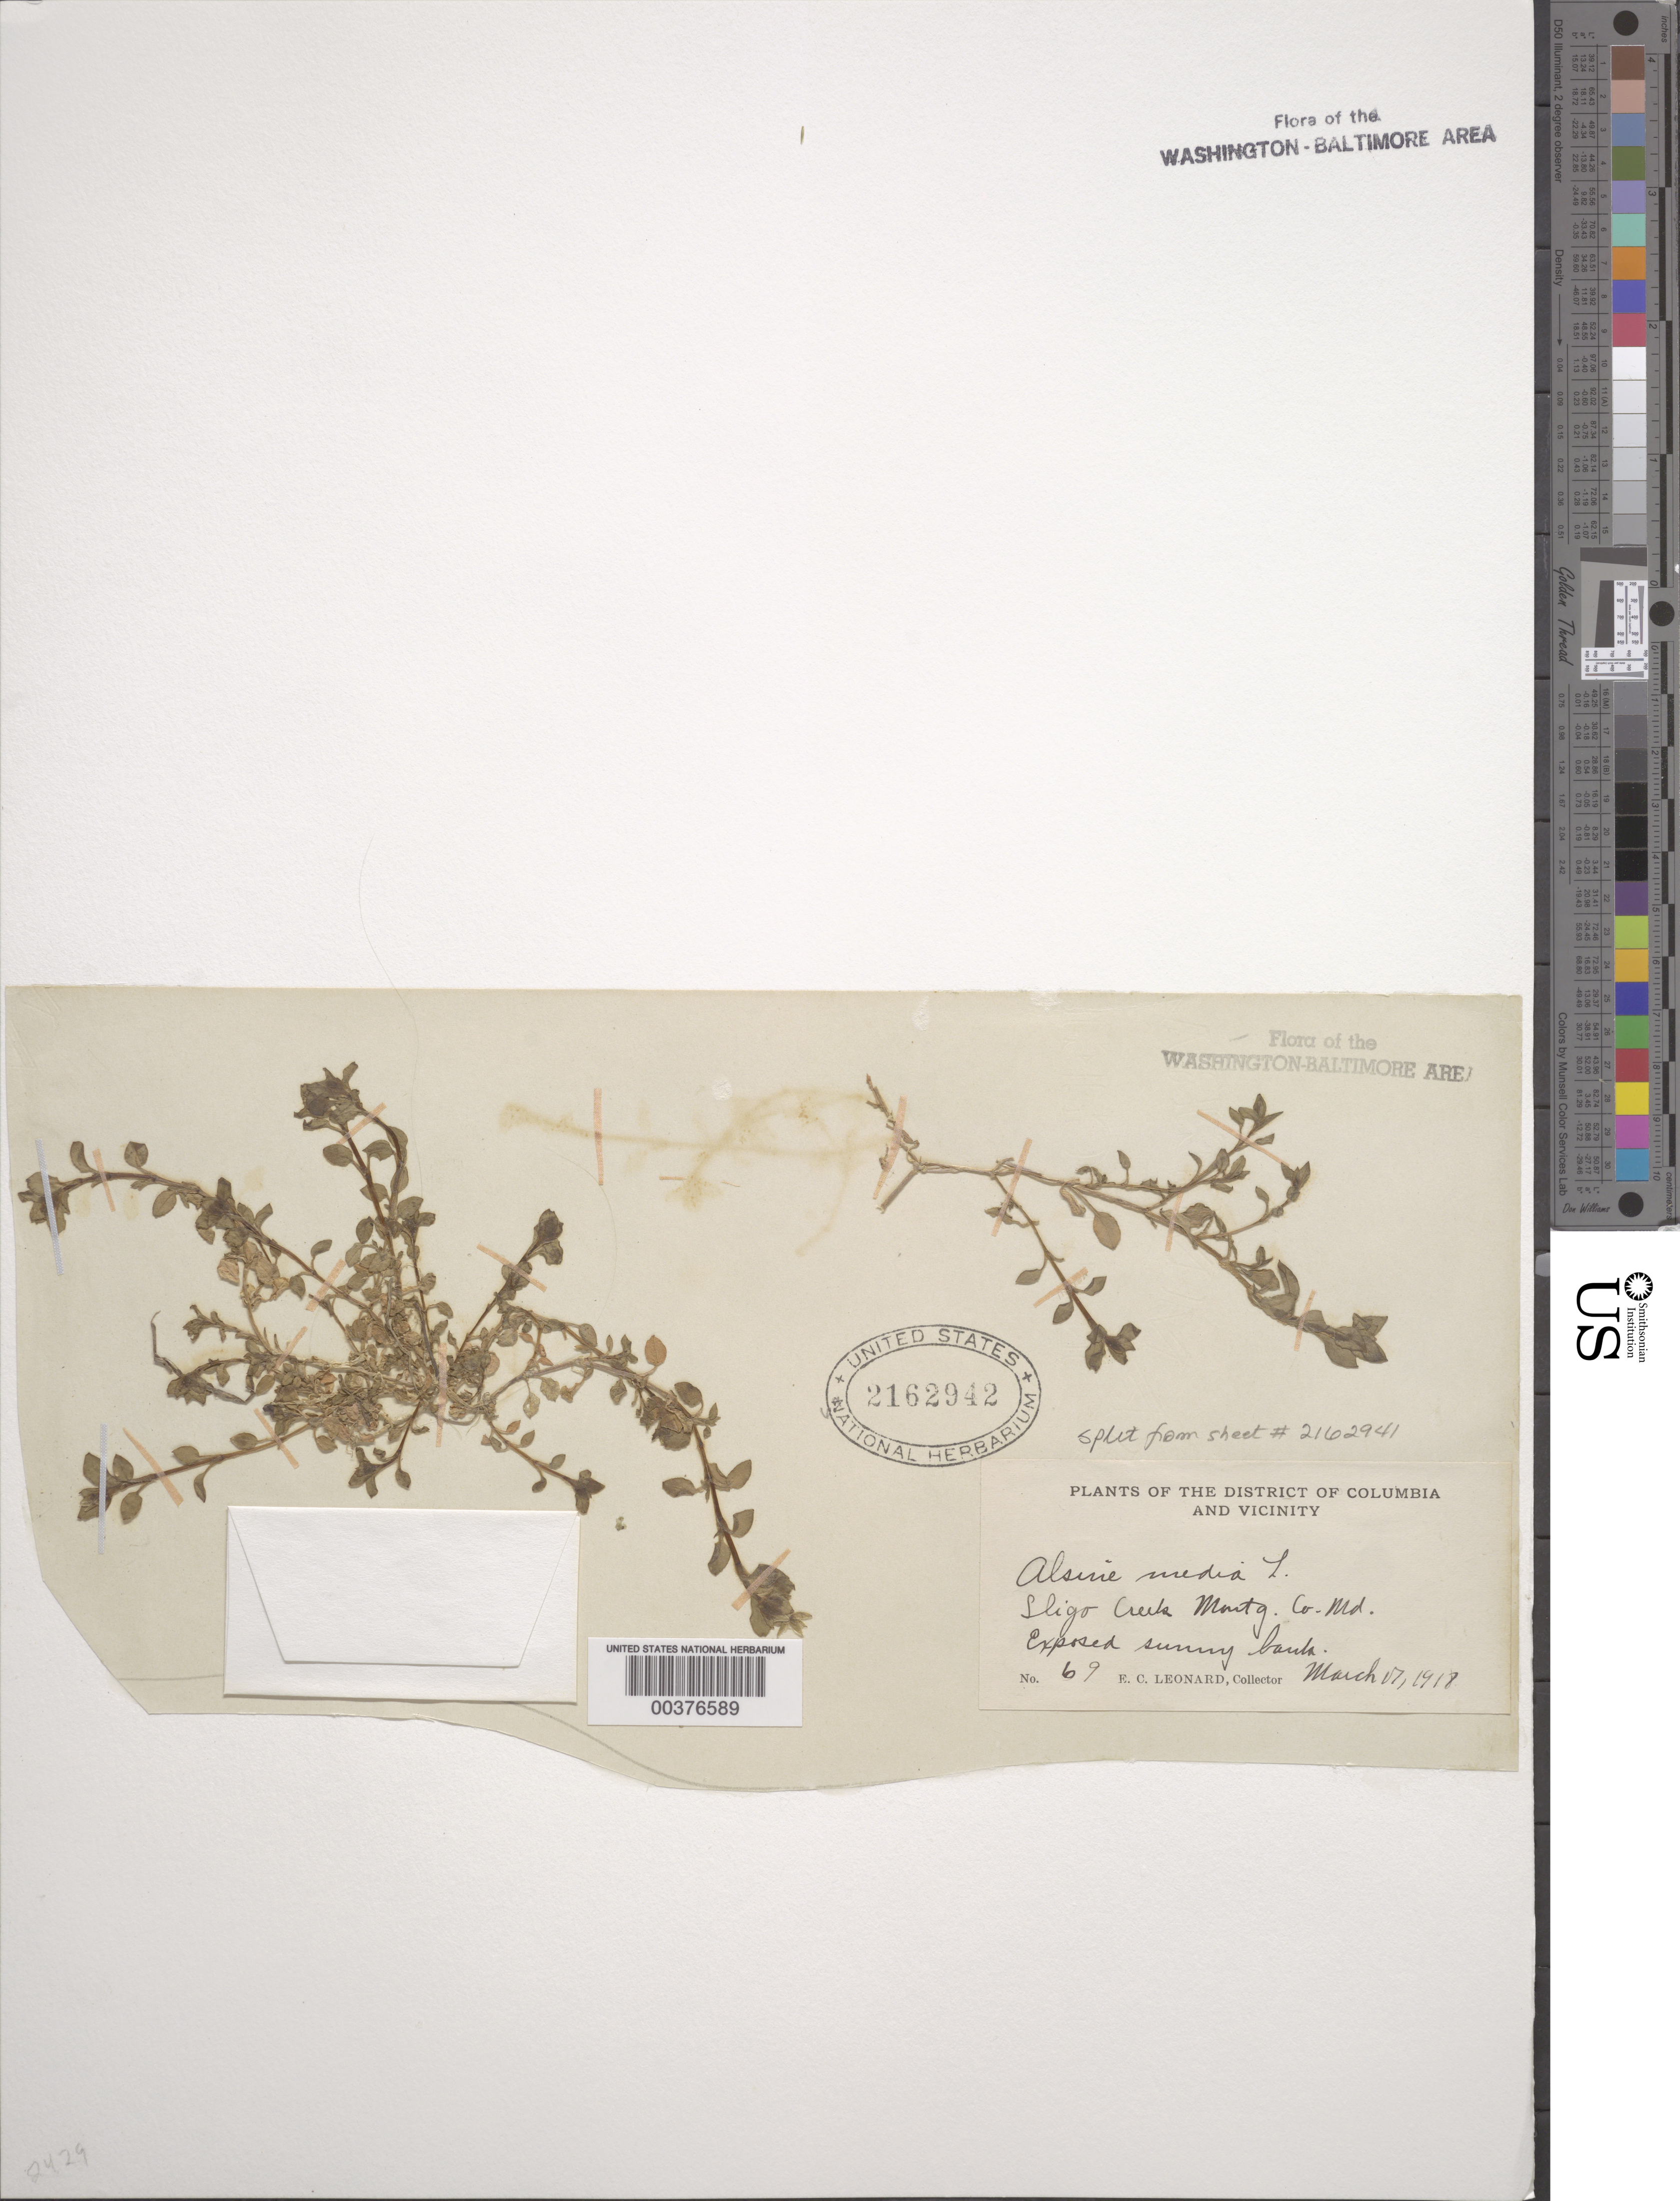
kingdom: Plantae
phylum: Tracheophyta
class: Magnoliopsida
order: Caryophyllales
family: Caryophyllaceae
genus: Stellaria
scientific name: Stellaria media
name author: (L.) Vill.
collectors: E. C. Leonard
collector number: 69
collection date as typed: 17 Mar 1918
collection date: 1918-03-17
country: United States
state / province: Maryland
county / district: Montgomery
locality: Sligo Creek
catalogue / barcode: US 2162942